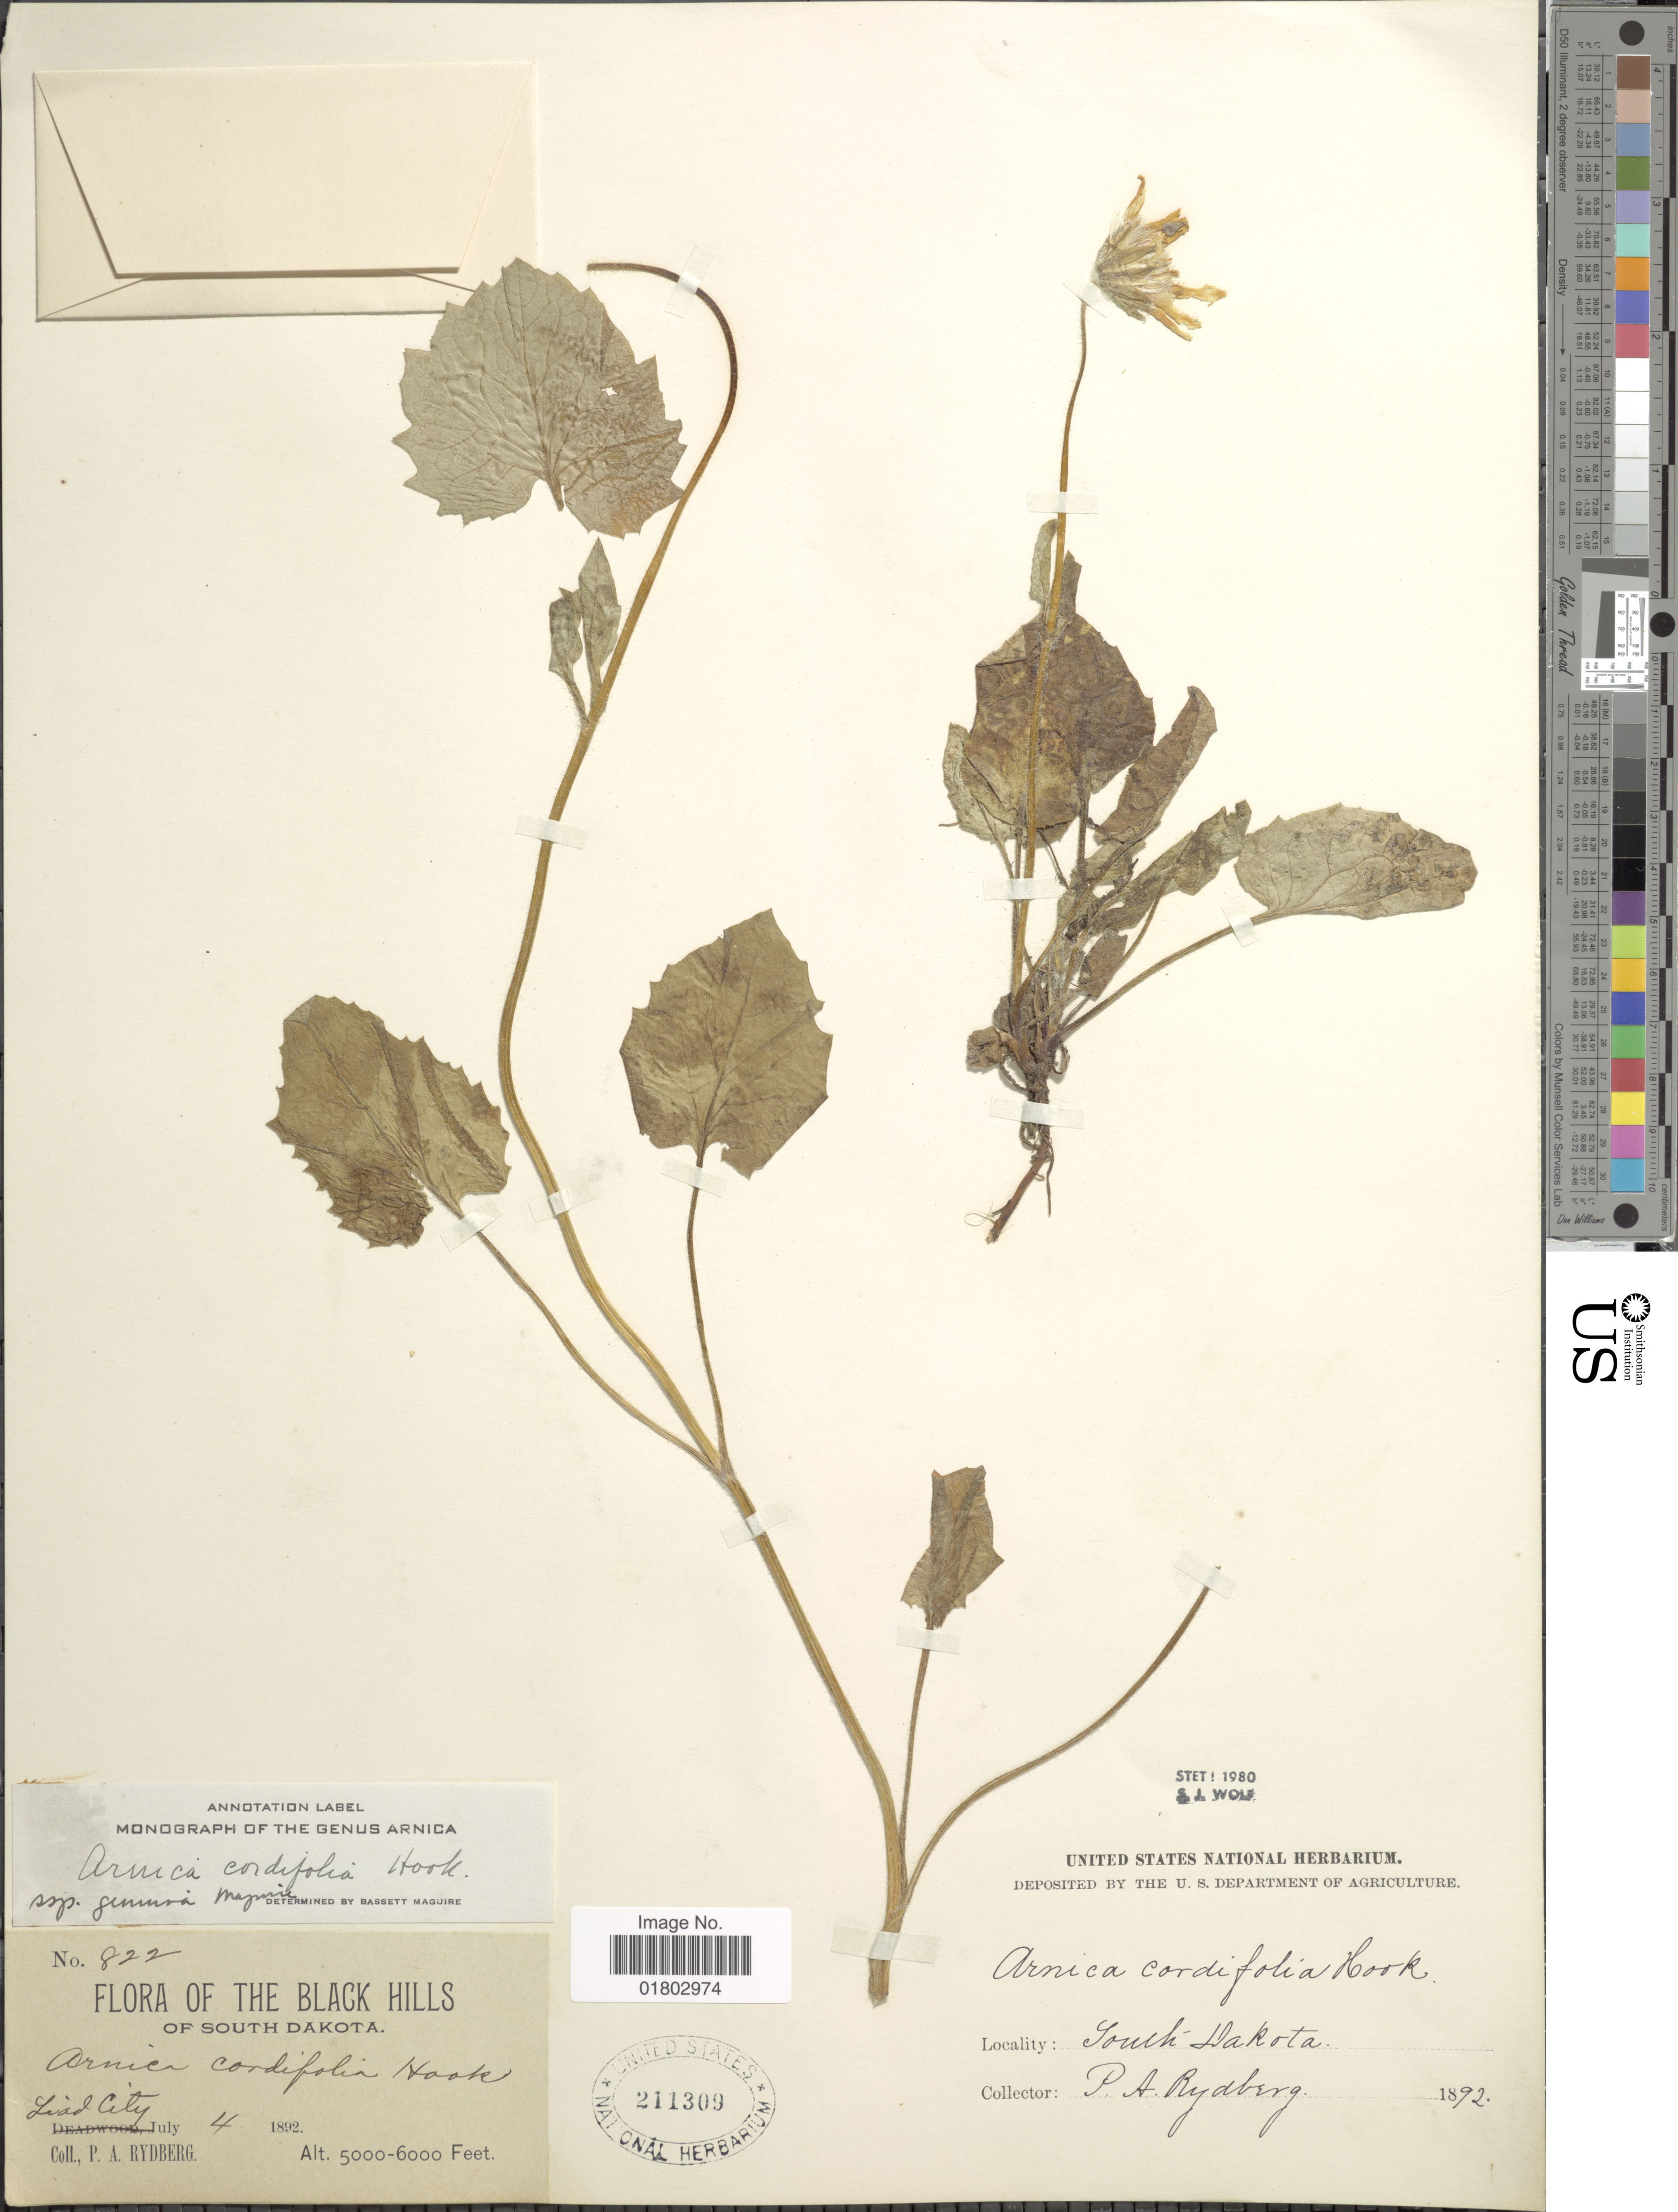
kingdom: Plantae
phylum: Tracheophyta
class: Magnoliopsida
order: Asterales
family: Asteraceae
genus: Arnica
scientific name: Arnica cordifolia subsp. genuina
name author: Maguire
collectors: P. A. Rydberg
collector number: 822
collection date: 1892-07-04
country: United States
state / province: South Dakota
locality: The Black Hills, Liad City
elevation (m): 1524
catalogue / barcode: US 211309